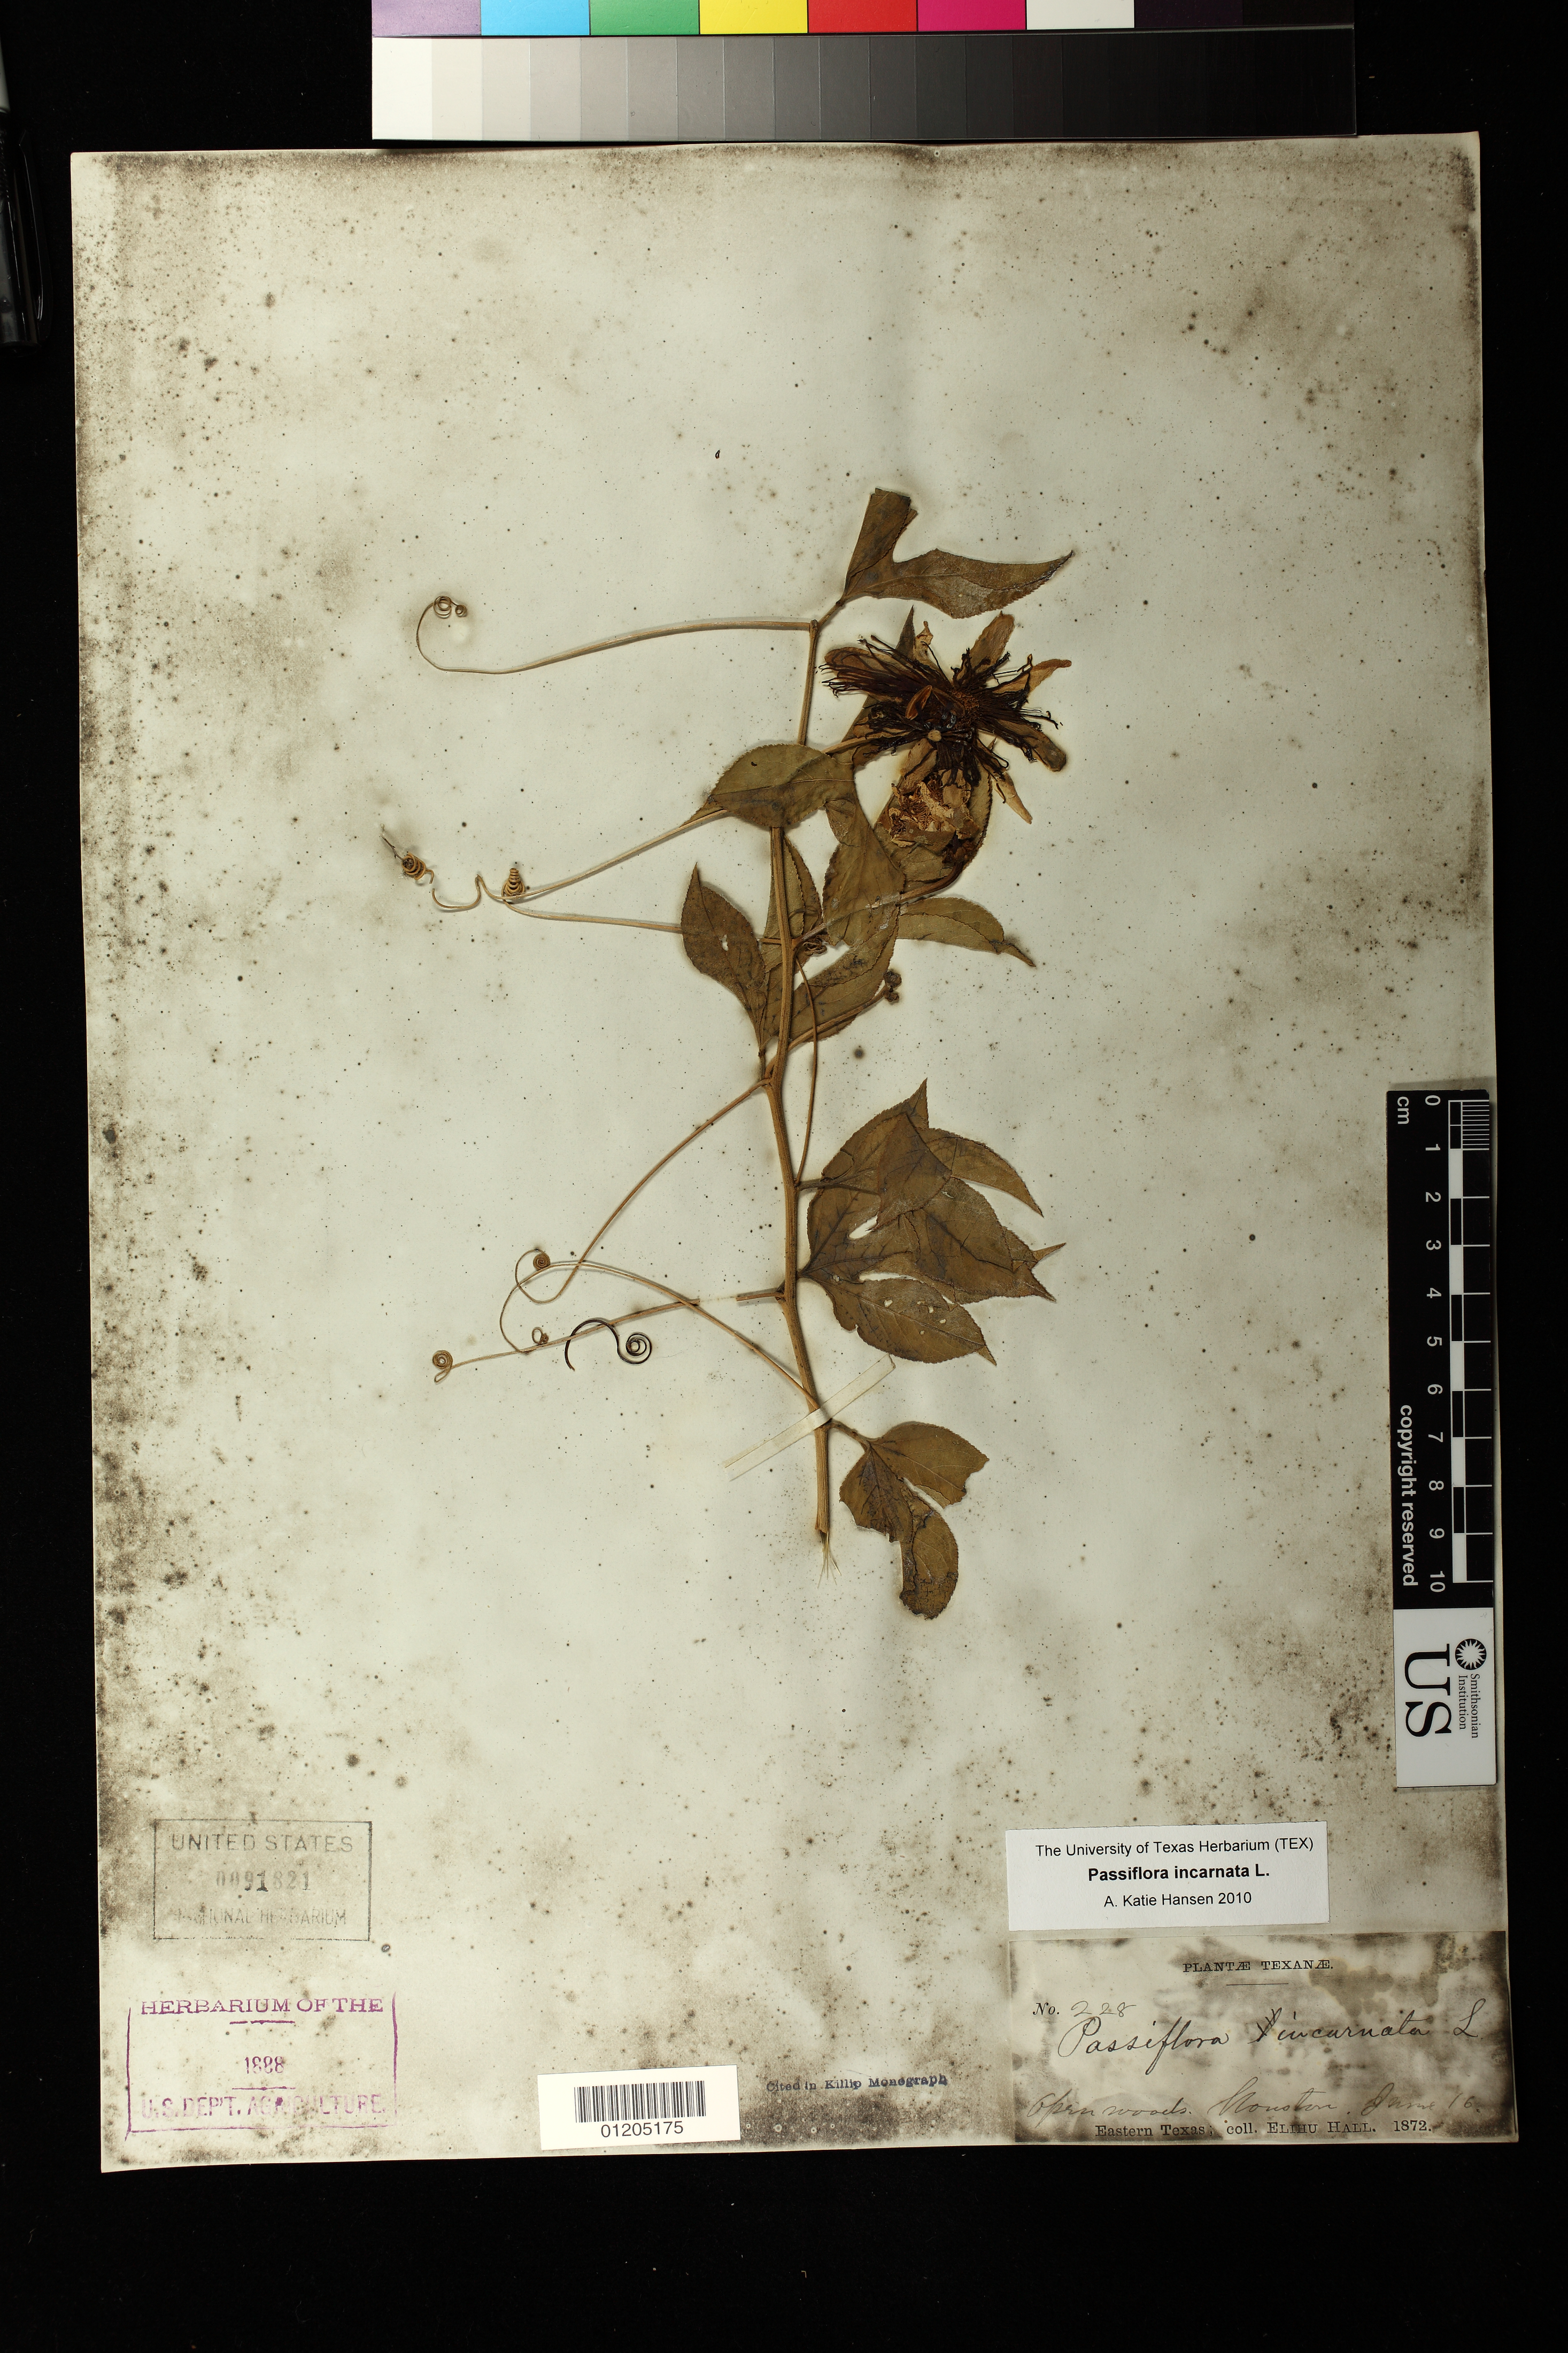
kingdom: Plantae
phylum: Tracheophyta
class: Magnoliopsida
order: Malpighiales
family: Passifloraceae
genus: Passiflora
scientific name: Passiflora incarnata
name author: L.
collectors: E. Hall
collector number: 228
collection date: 1872-06-16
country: United States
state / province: Texas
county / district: Harris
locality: Open woods. Houston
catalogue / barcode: US 91821